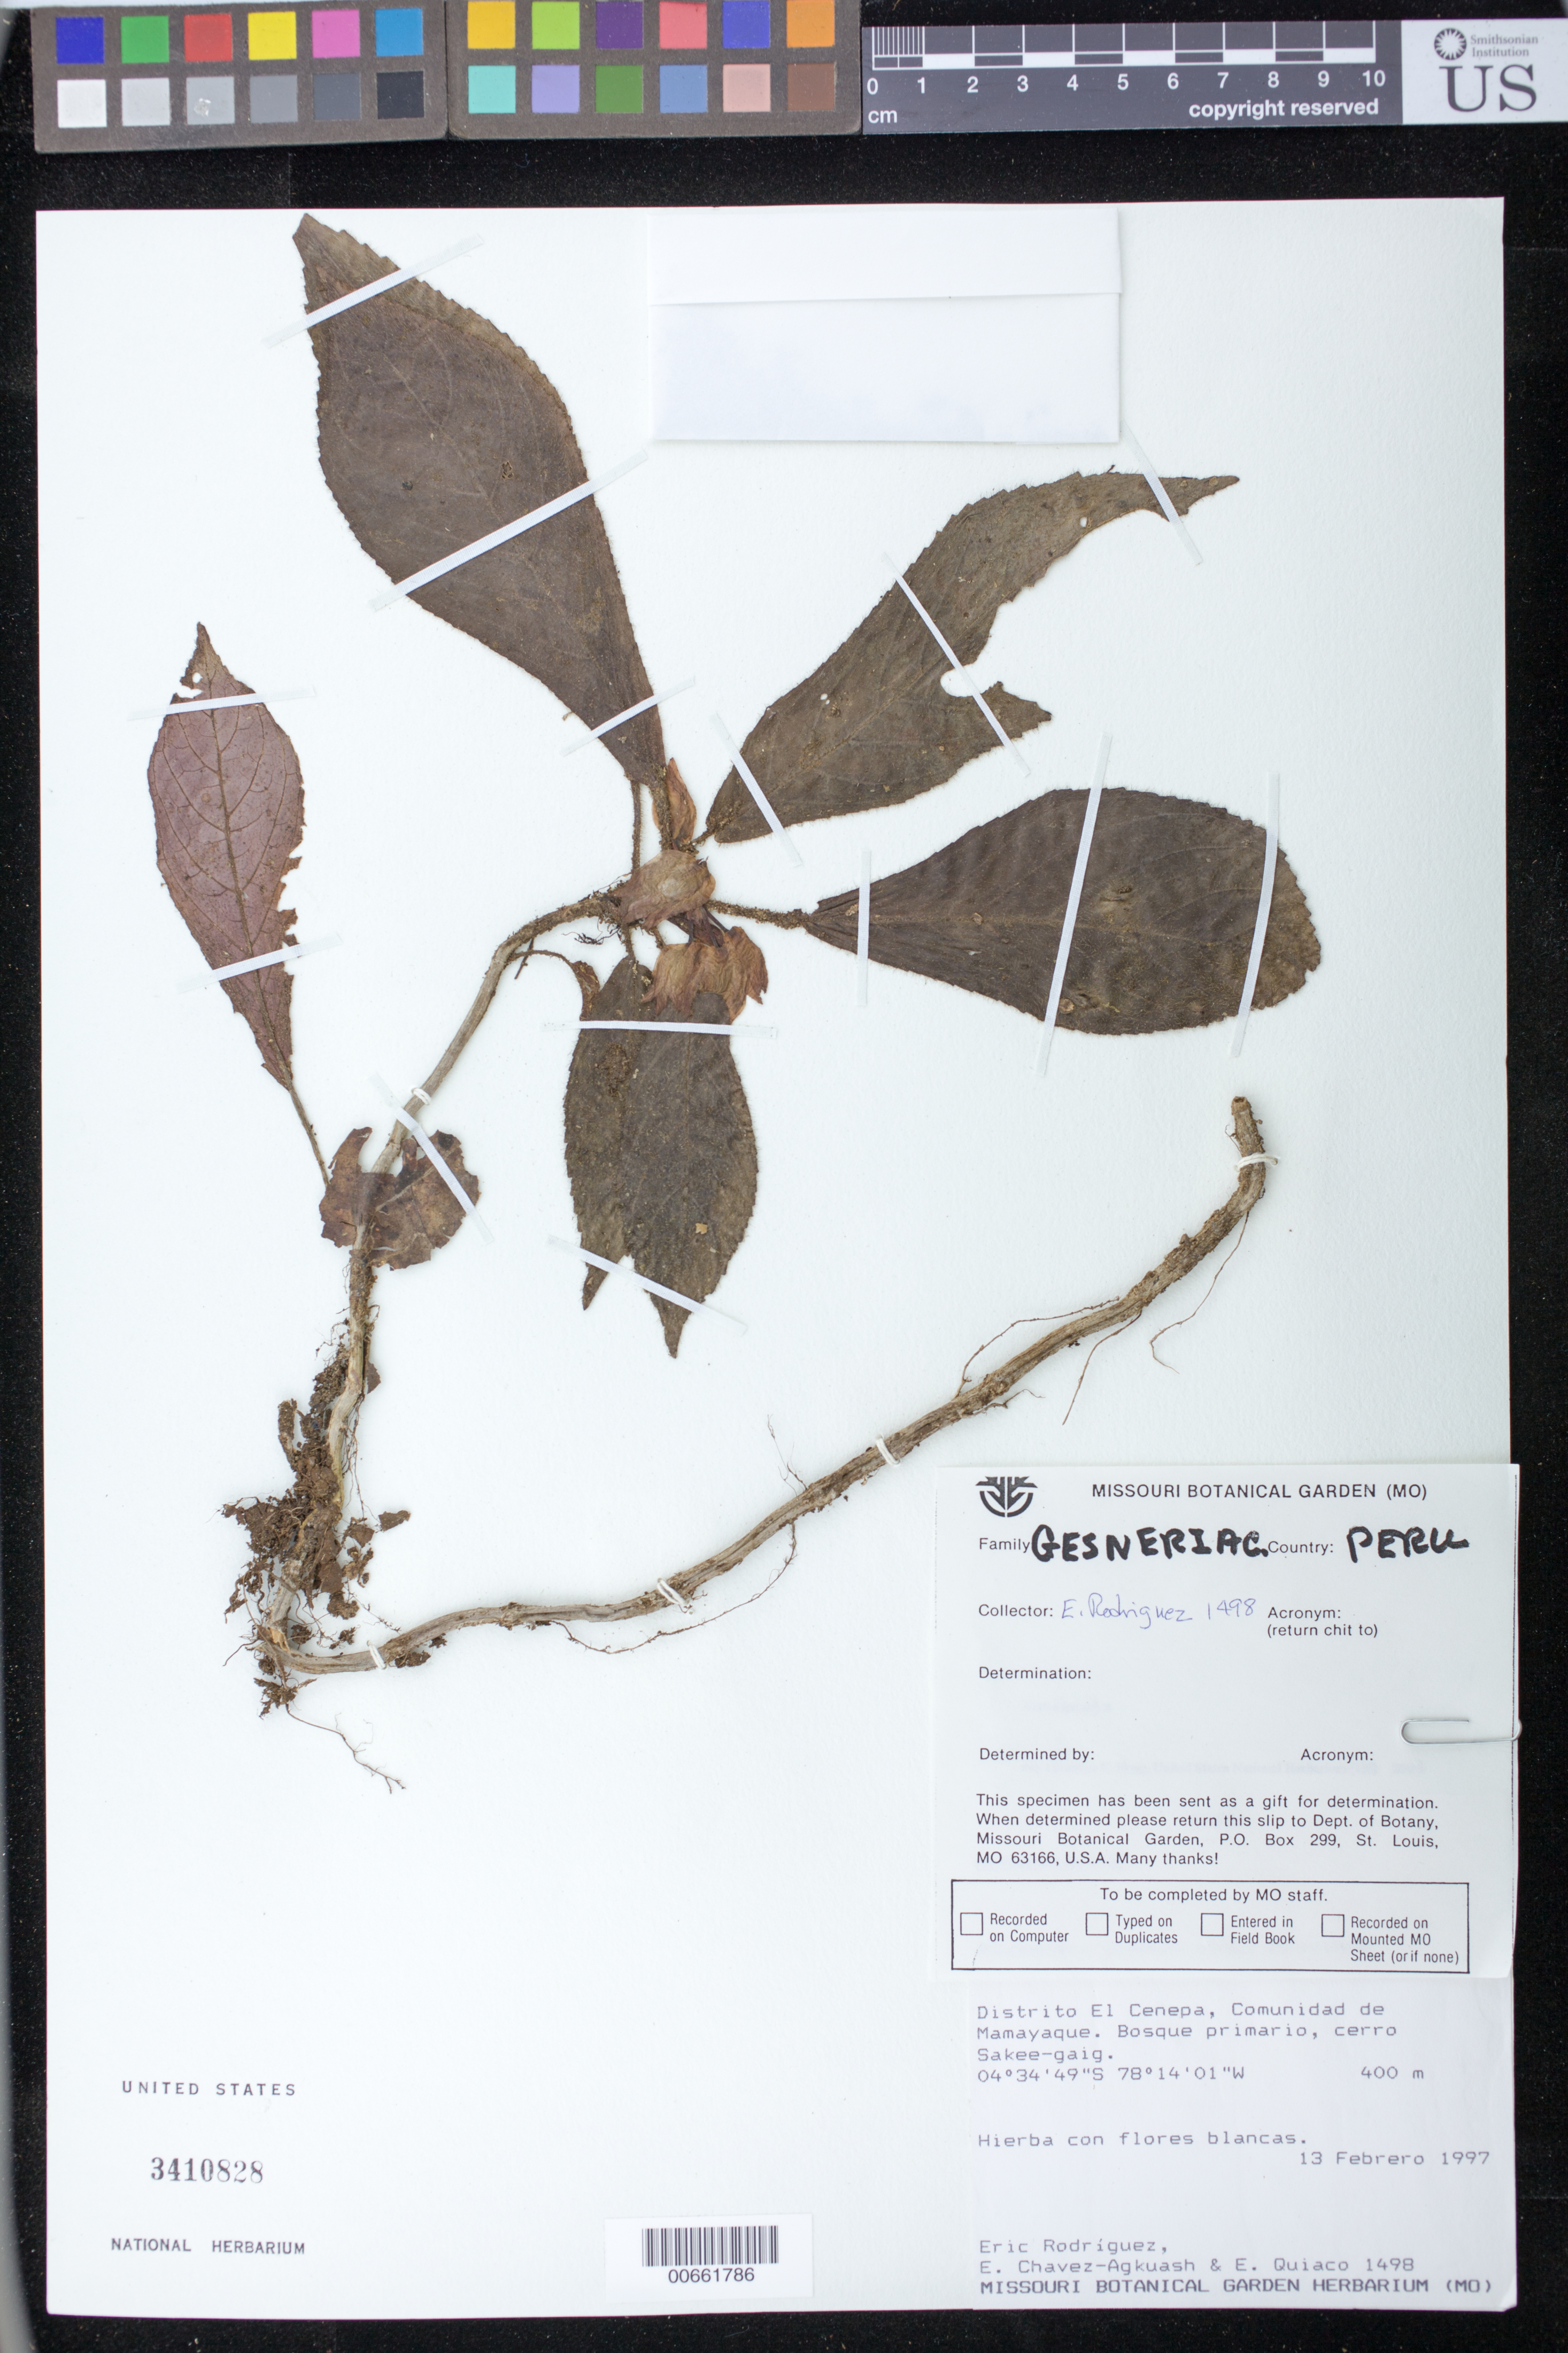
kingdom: Plantae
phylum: Tracheophyta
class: Magnoliopsida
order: Lamiales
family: Gesneriaceae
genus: Nautilocalyx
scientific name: Nautilocalyx sp.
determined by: Skog, Laurence E.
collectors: E. Rodriguez, E. Chavez-Agkuash & E. Quiaco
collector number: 1498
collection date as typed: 13 Feb 1997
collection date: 1997-02-13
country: Peru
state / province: Amazonas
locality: Prov. Condorcanqui, Distrito El Cenepa, comunidad de Mamayaque, cerro Sakee-gaig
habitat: Bosque primario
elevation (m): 400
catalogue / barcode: US 3410828